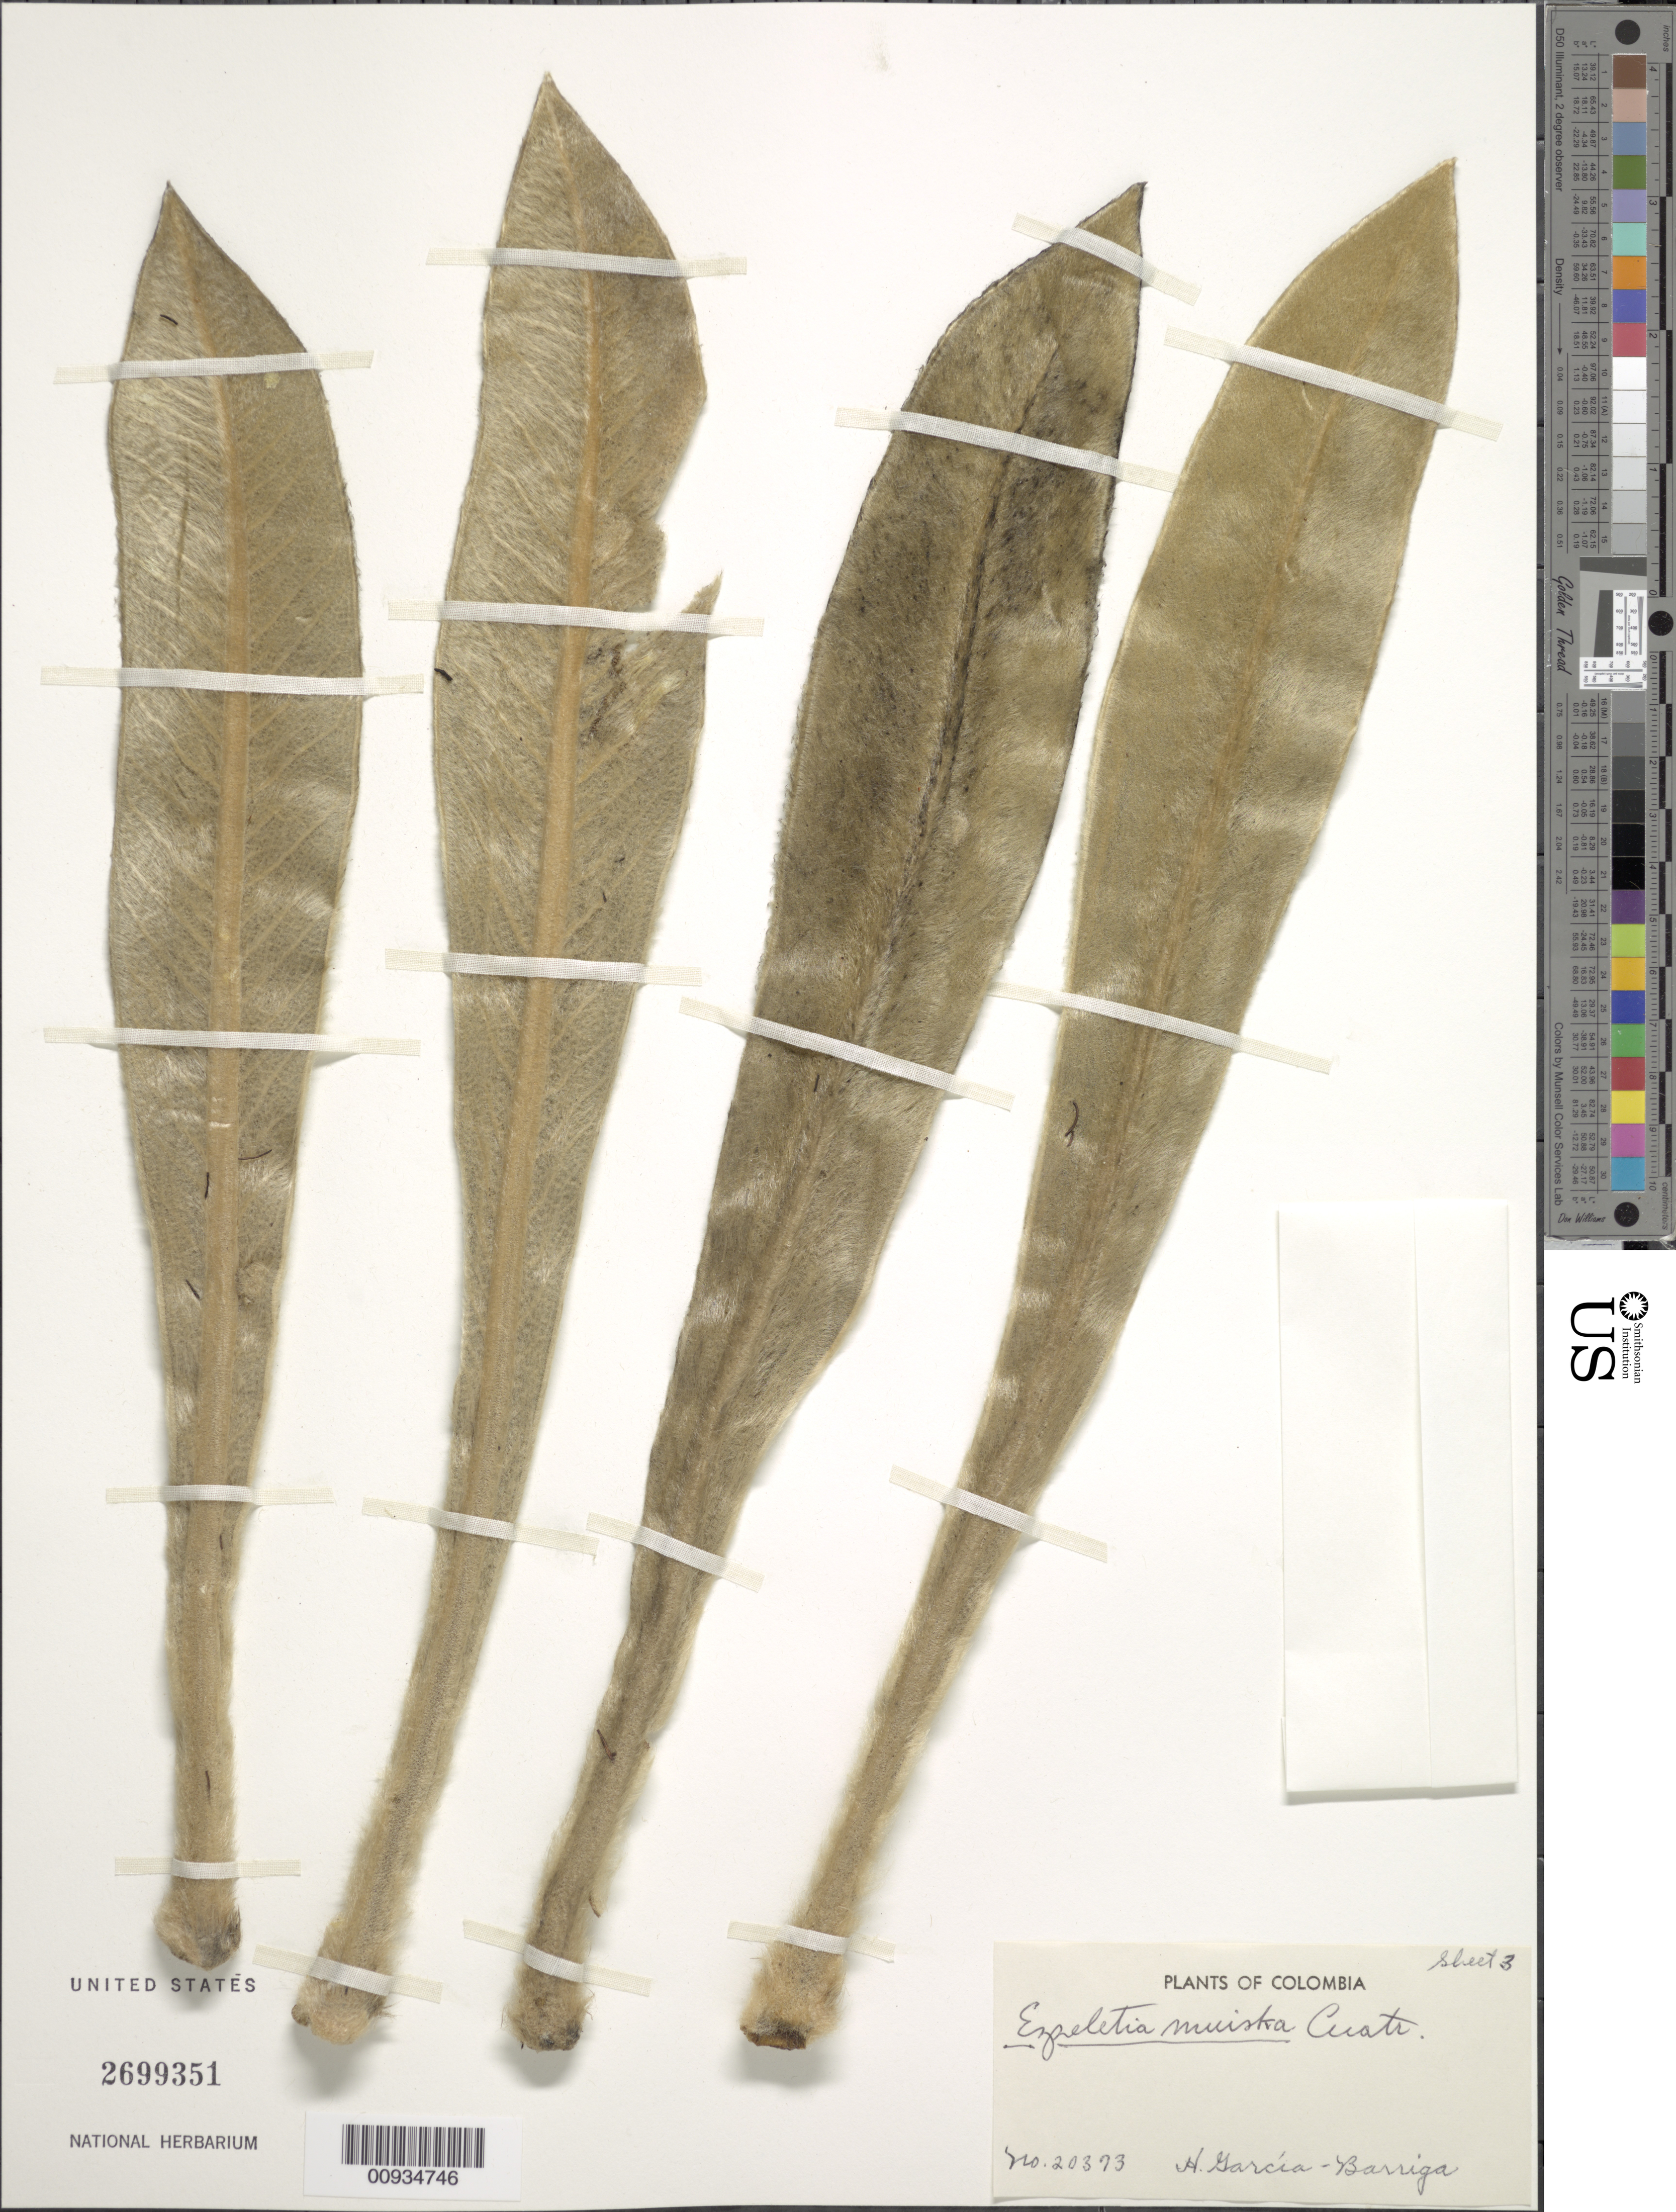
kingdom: Plantae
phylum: Tracheophyta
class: Magnoliopsida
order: Asterales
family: Asteraceae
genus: Espeletiopsis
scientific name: Espeletiopsis muiska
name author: (Cuatrec.) Cuatrec.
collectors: H. García Barriga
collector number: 20373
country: Colombia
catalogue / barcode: US 2699351